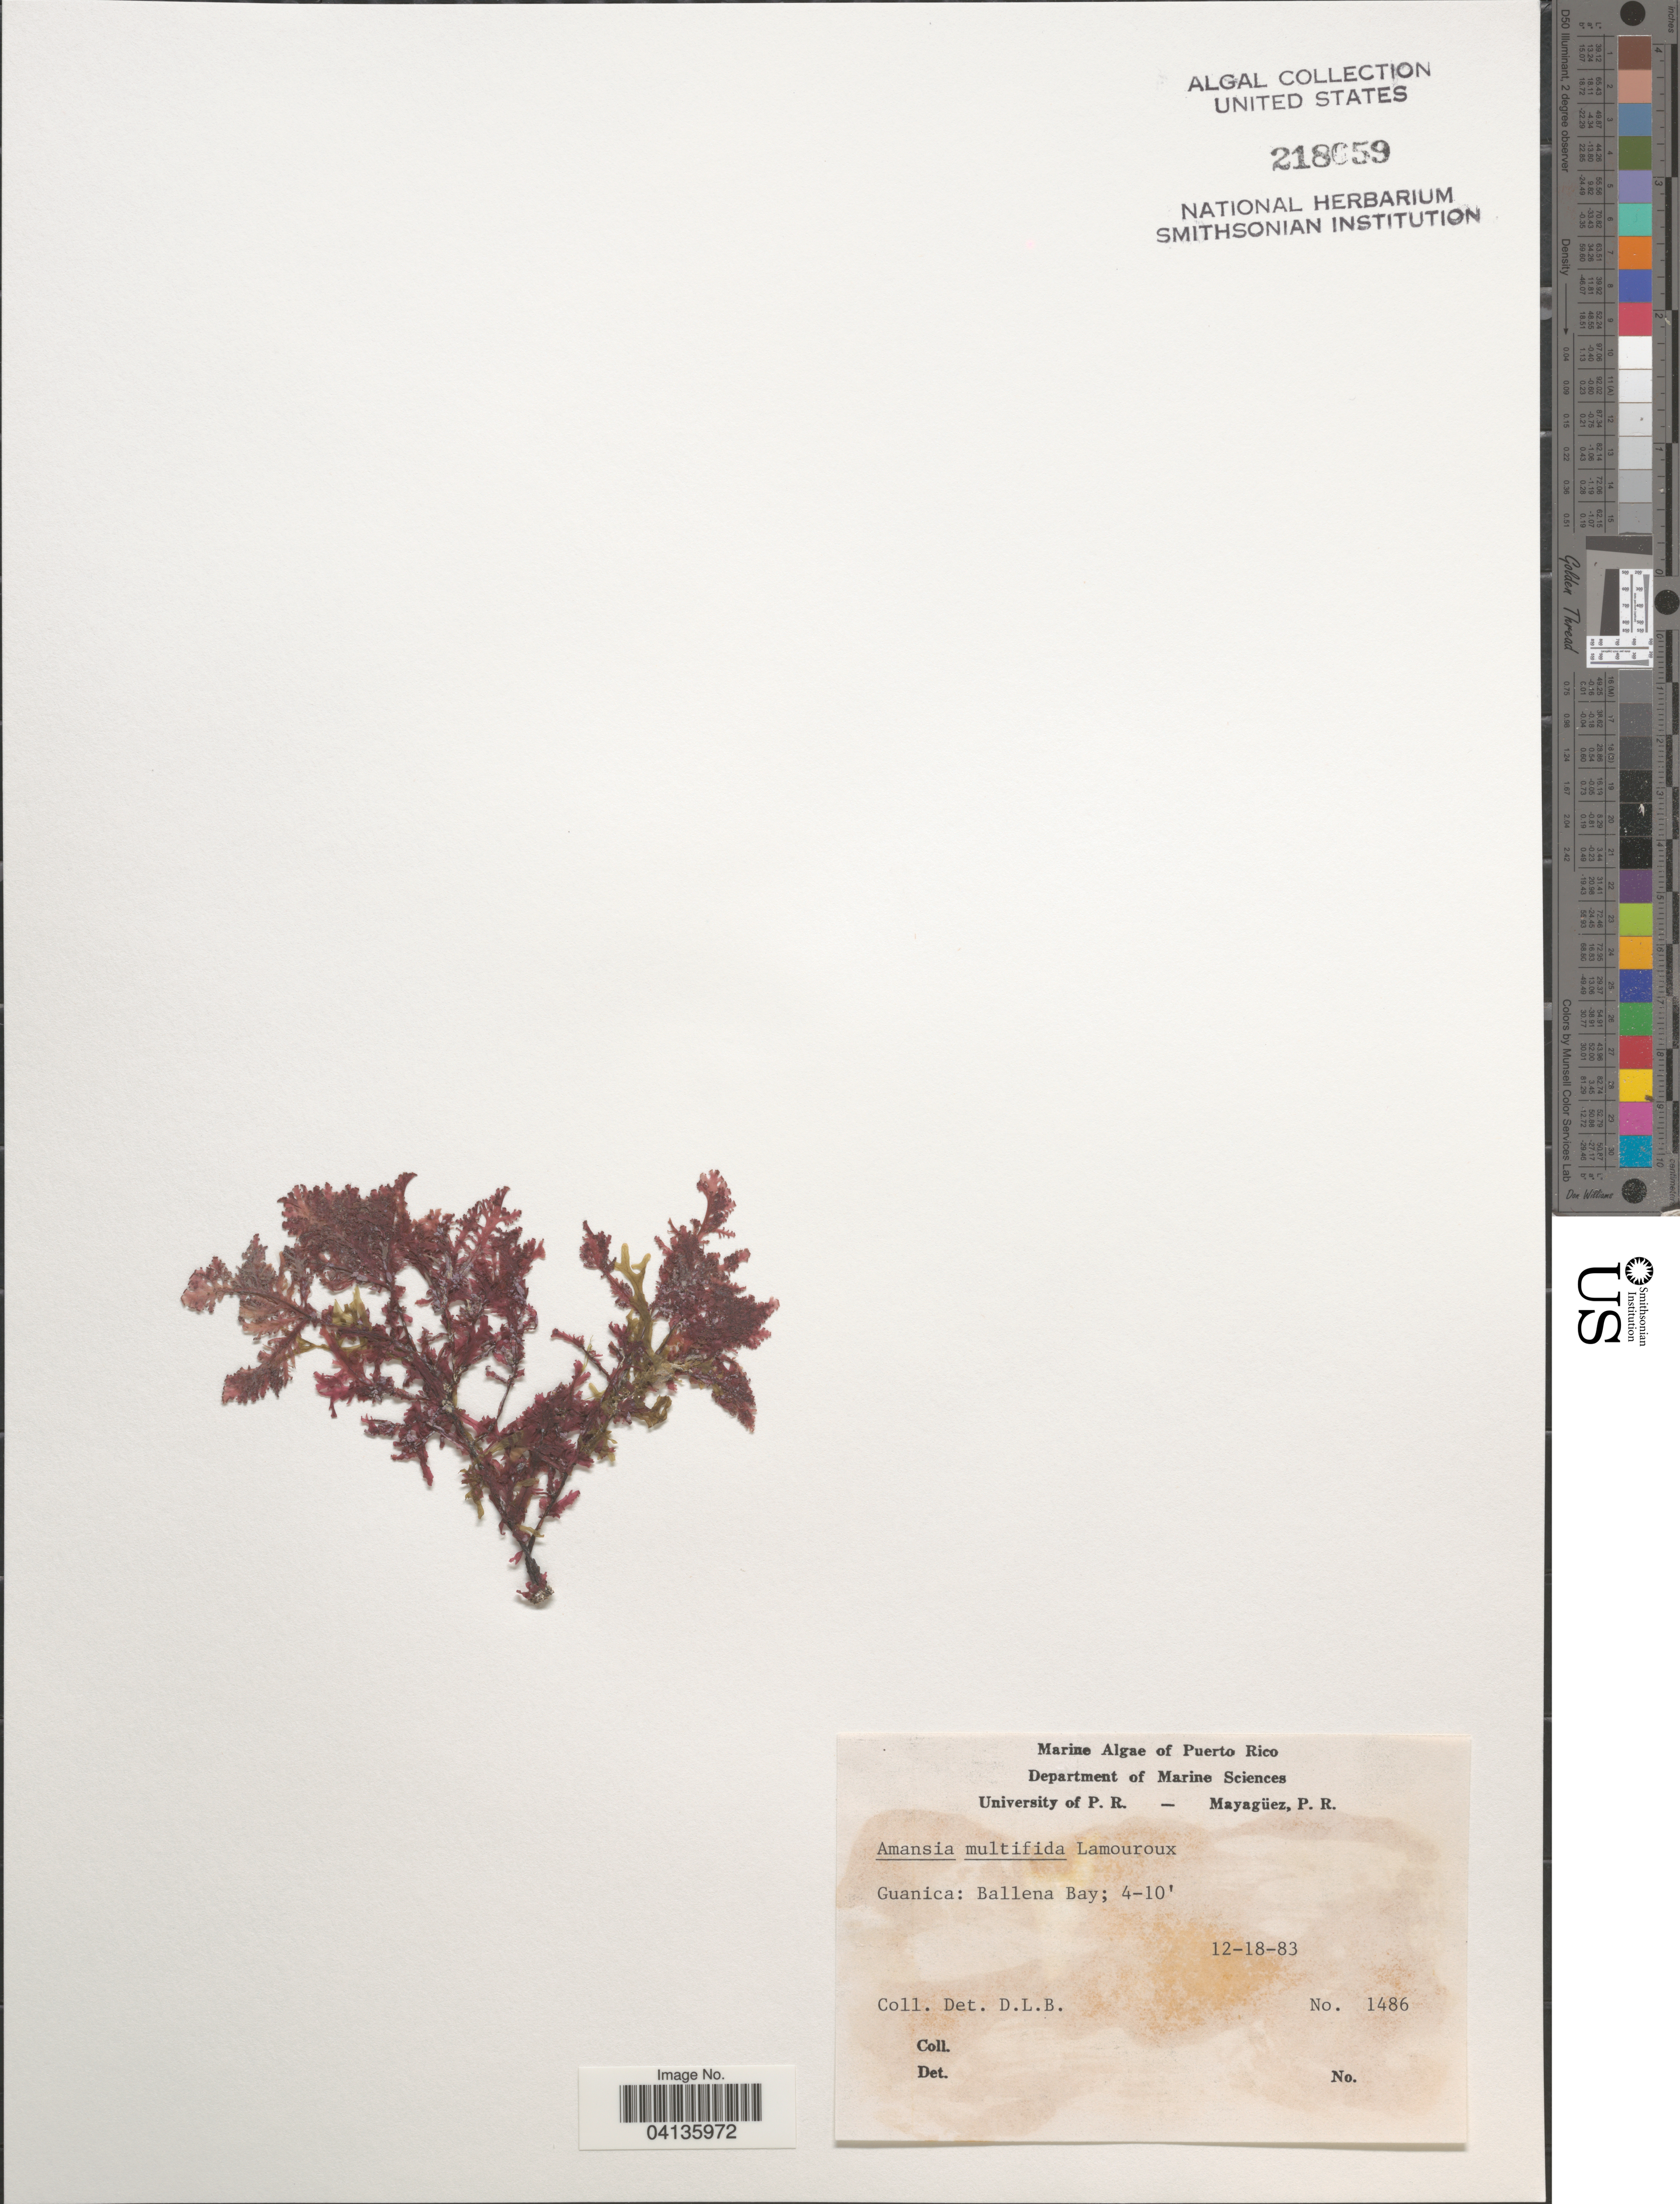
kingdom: Plantae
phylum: Rhodophyta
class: Florideophyceae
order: Ceramiales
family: Rhodomelaceae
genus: Amansia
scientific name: Amansia multifida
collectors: D. L. B.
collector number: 1486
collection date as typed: Transcribed d/m/y: 18/12/83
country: Puerto Rico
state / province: Guánica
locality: Ballena Bay.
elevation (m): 1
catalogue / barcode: US 218059